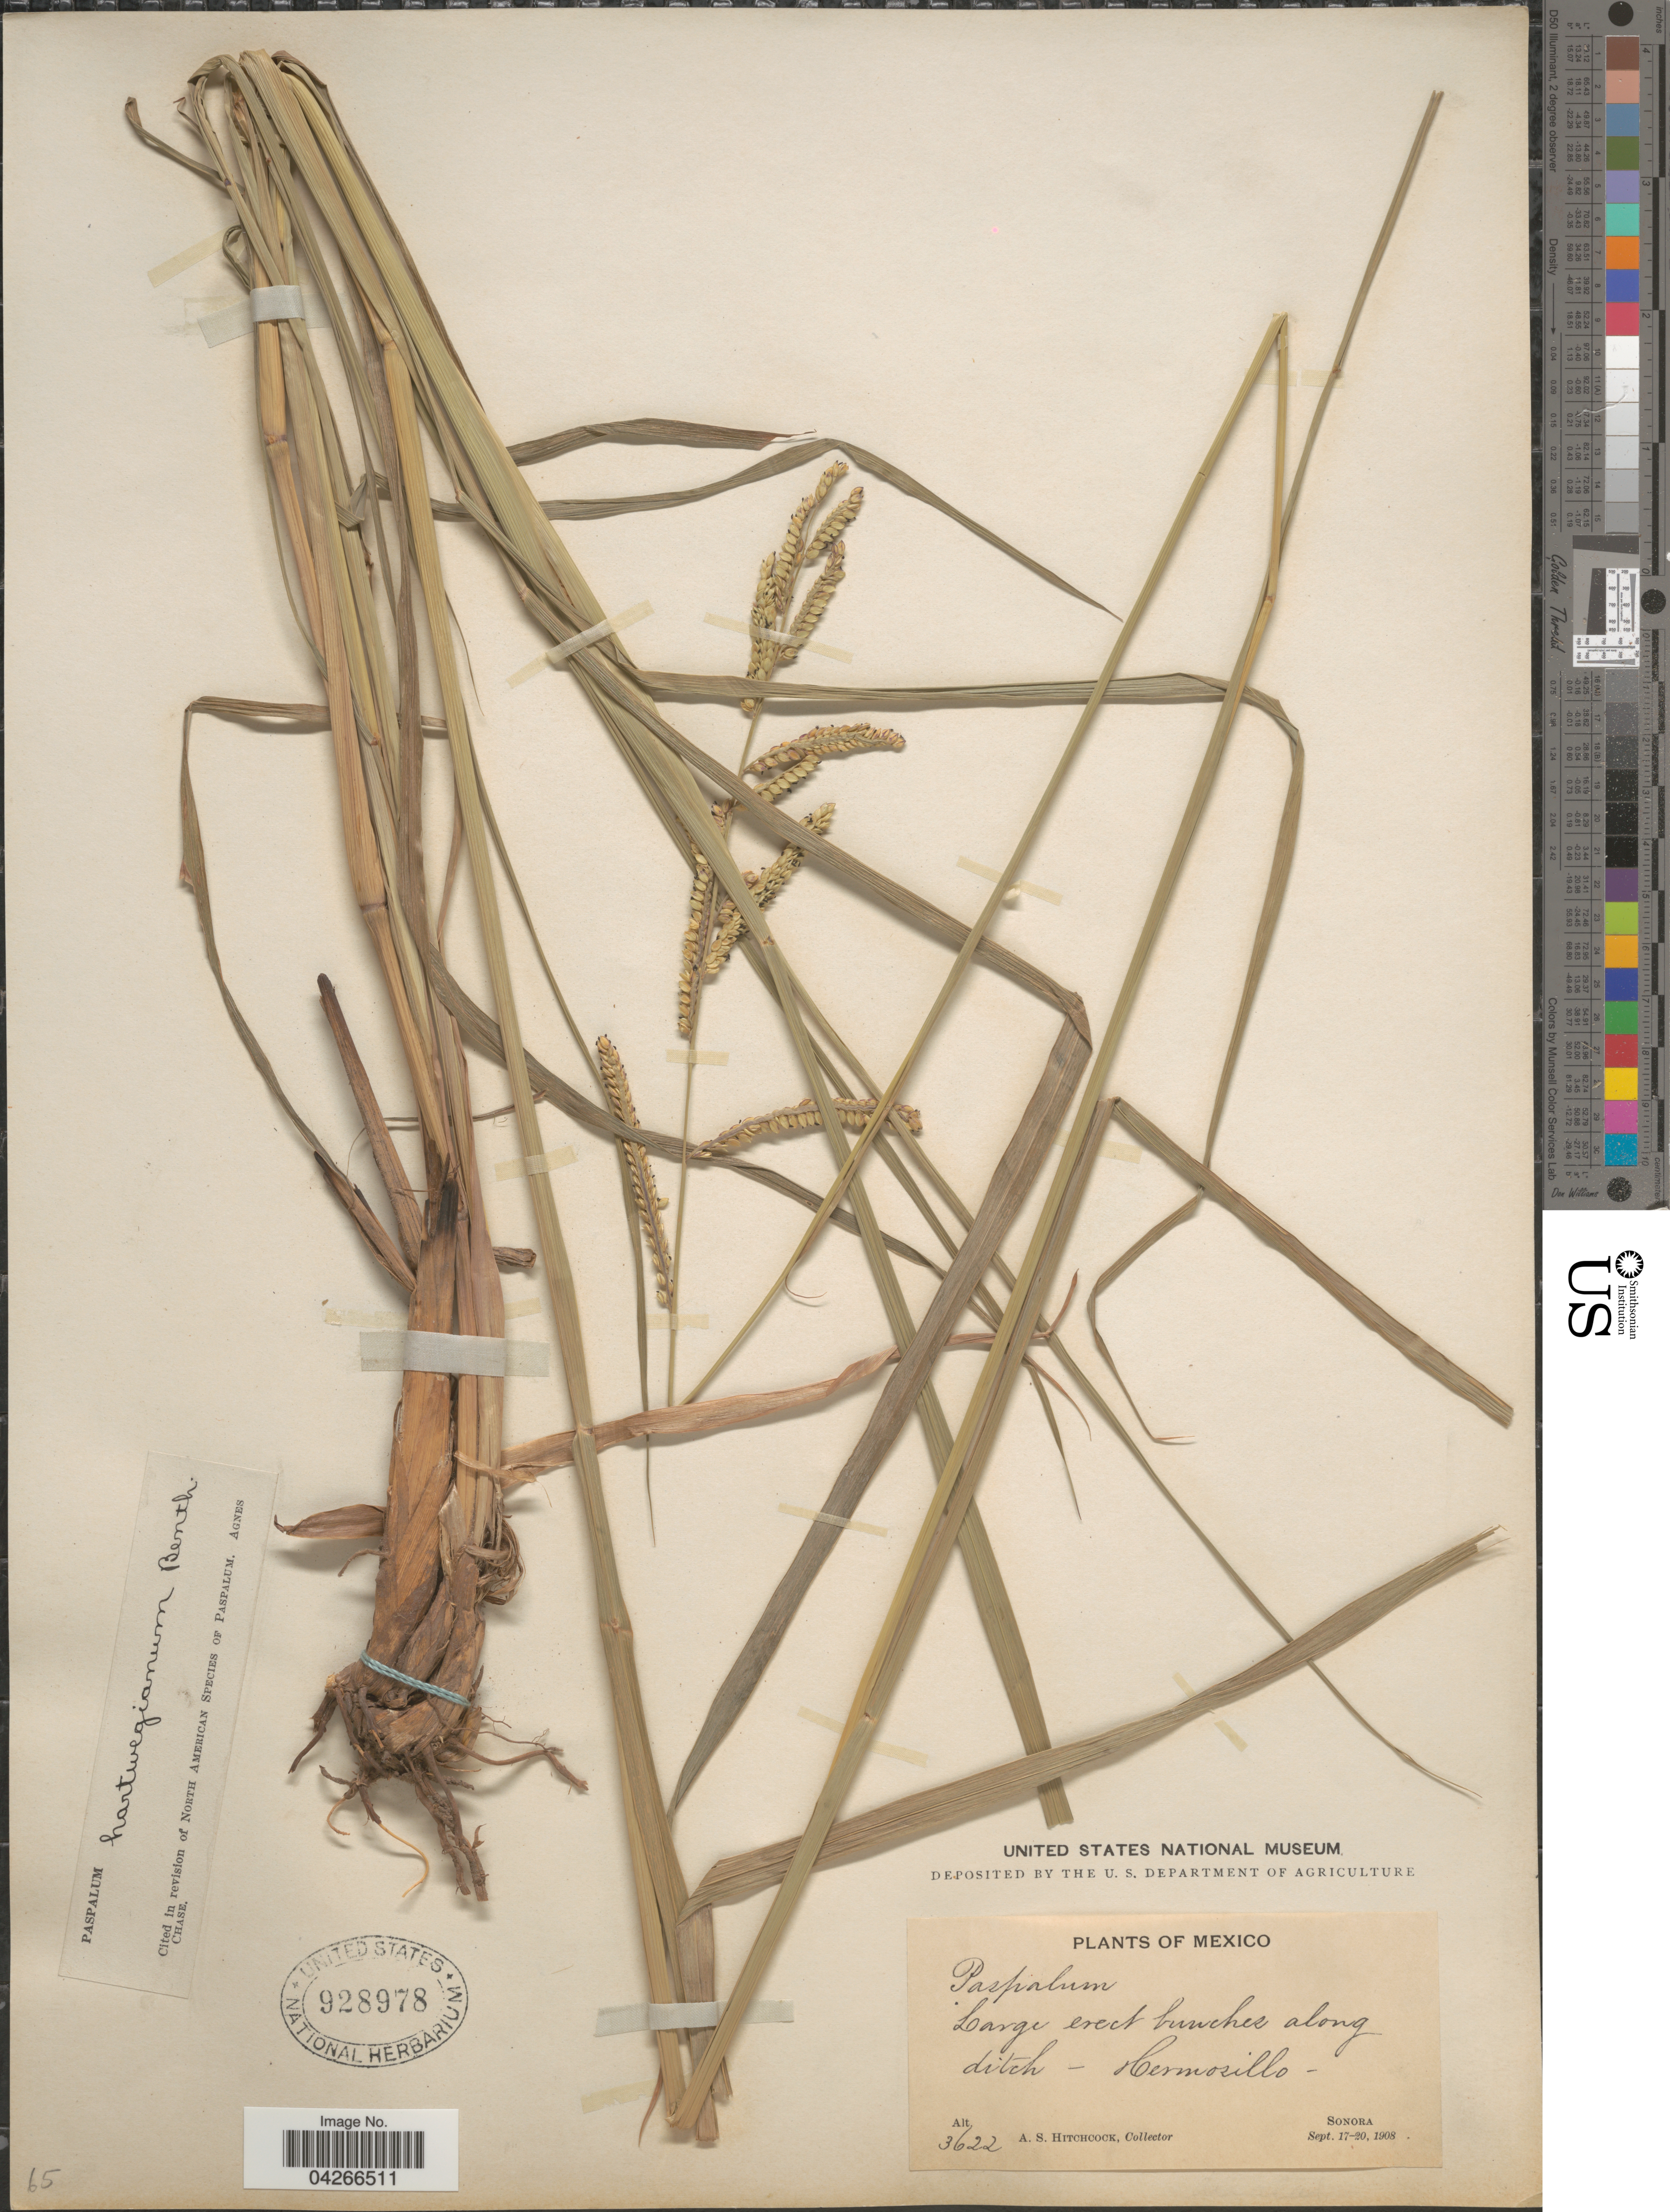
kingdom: Plantae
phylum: Tracheophyta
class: Liliopsida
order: Poales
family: Poaceae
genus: Paspalum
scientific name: Paspalum hartwegianum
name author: E. Fourn.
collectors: A. S. Hitchcock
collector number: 3622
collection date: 1908-09-17/1908-09-20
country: Mexico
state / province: Sonora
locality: Along ditch - Hermosillo.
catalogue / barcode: US 928978